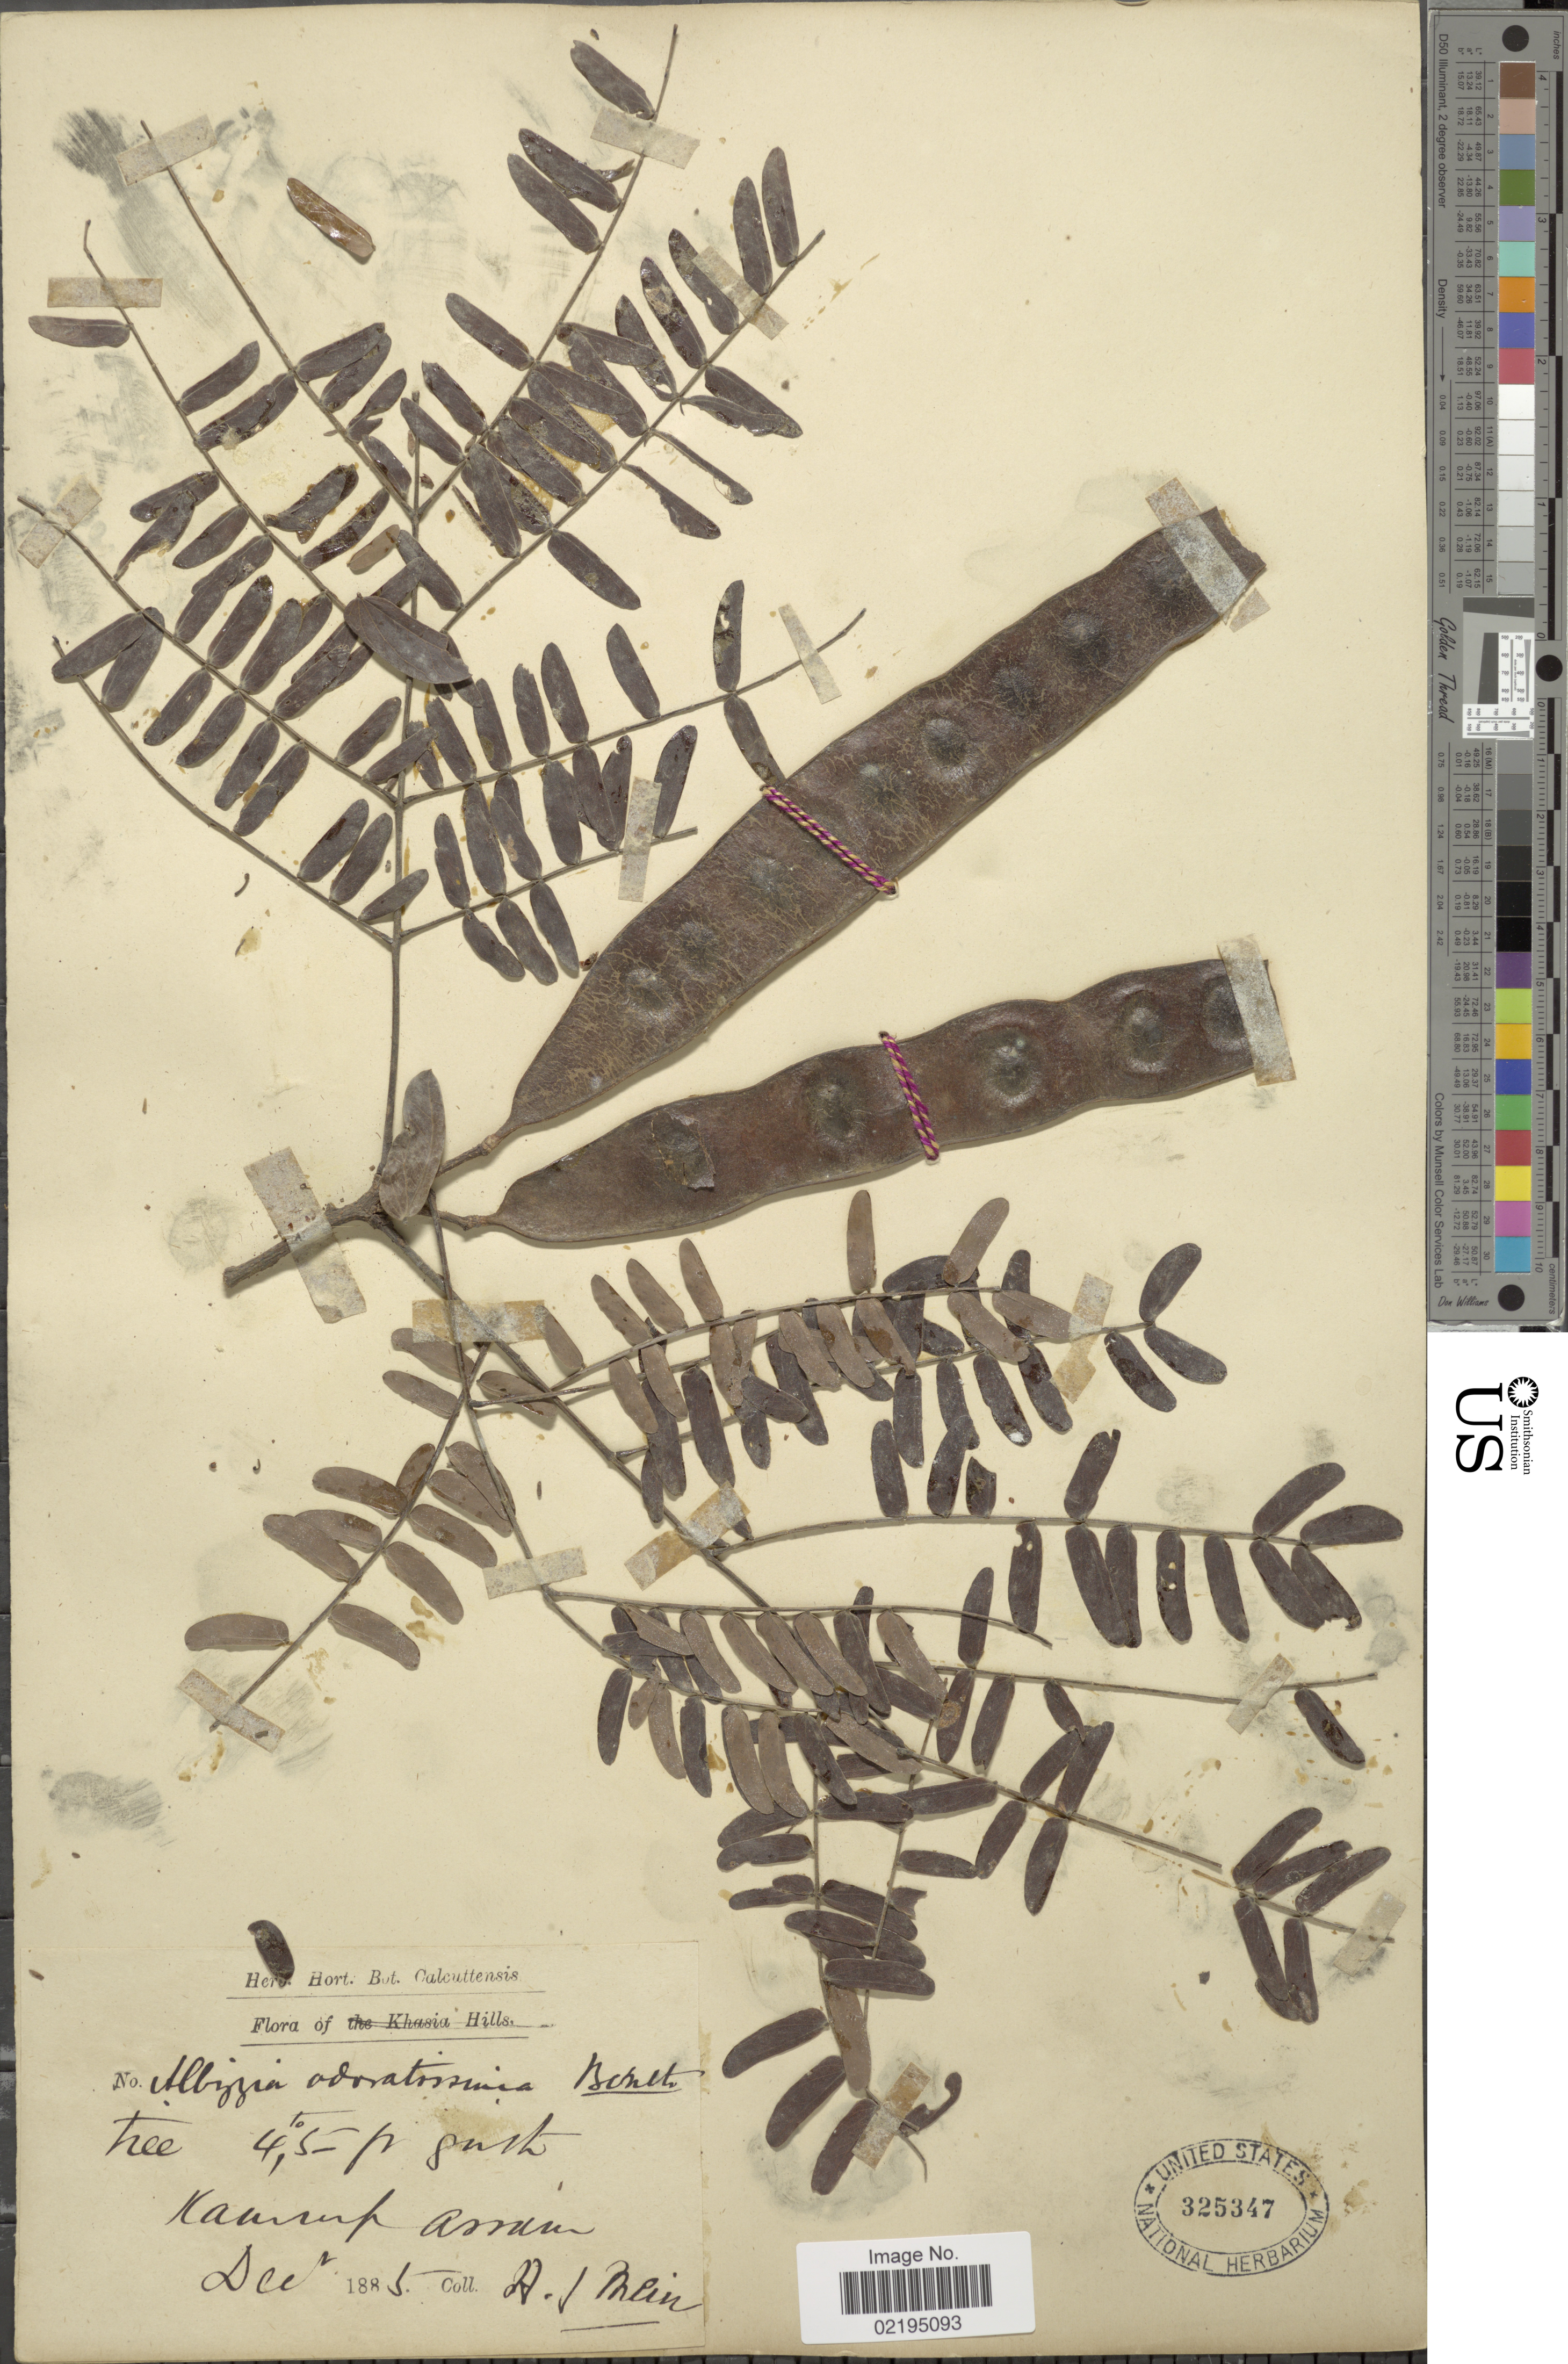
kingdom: Plantae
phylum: Tracheophyta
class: Magnoliopsida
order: Fabales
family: Fabaceae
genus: Albizia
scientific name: Albizia odoratissima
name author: (L. f.) Benth.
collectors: H. Rein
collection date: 1885-12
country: India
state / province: Assam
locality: Kamrup Assam.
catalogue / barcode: US 325347